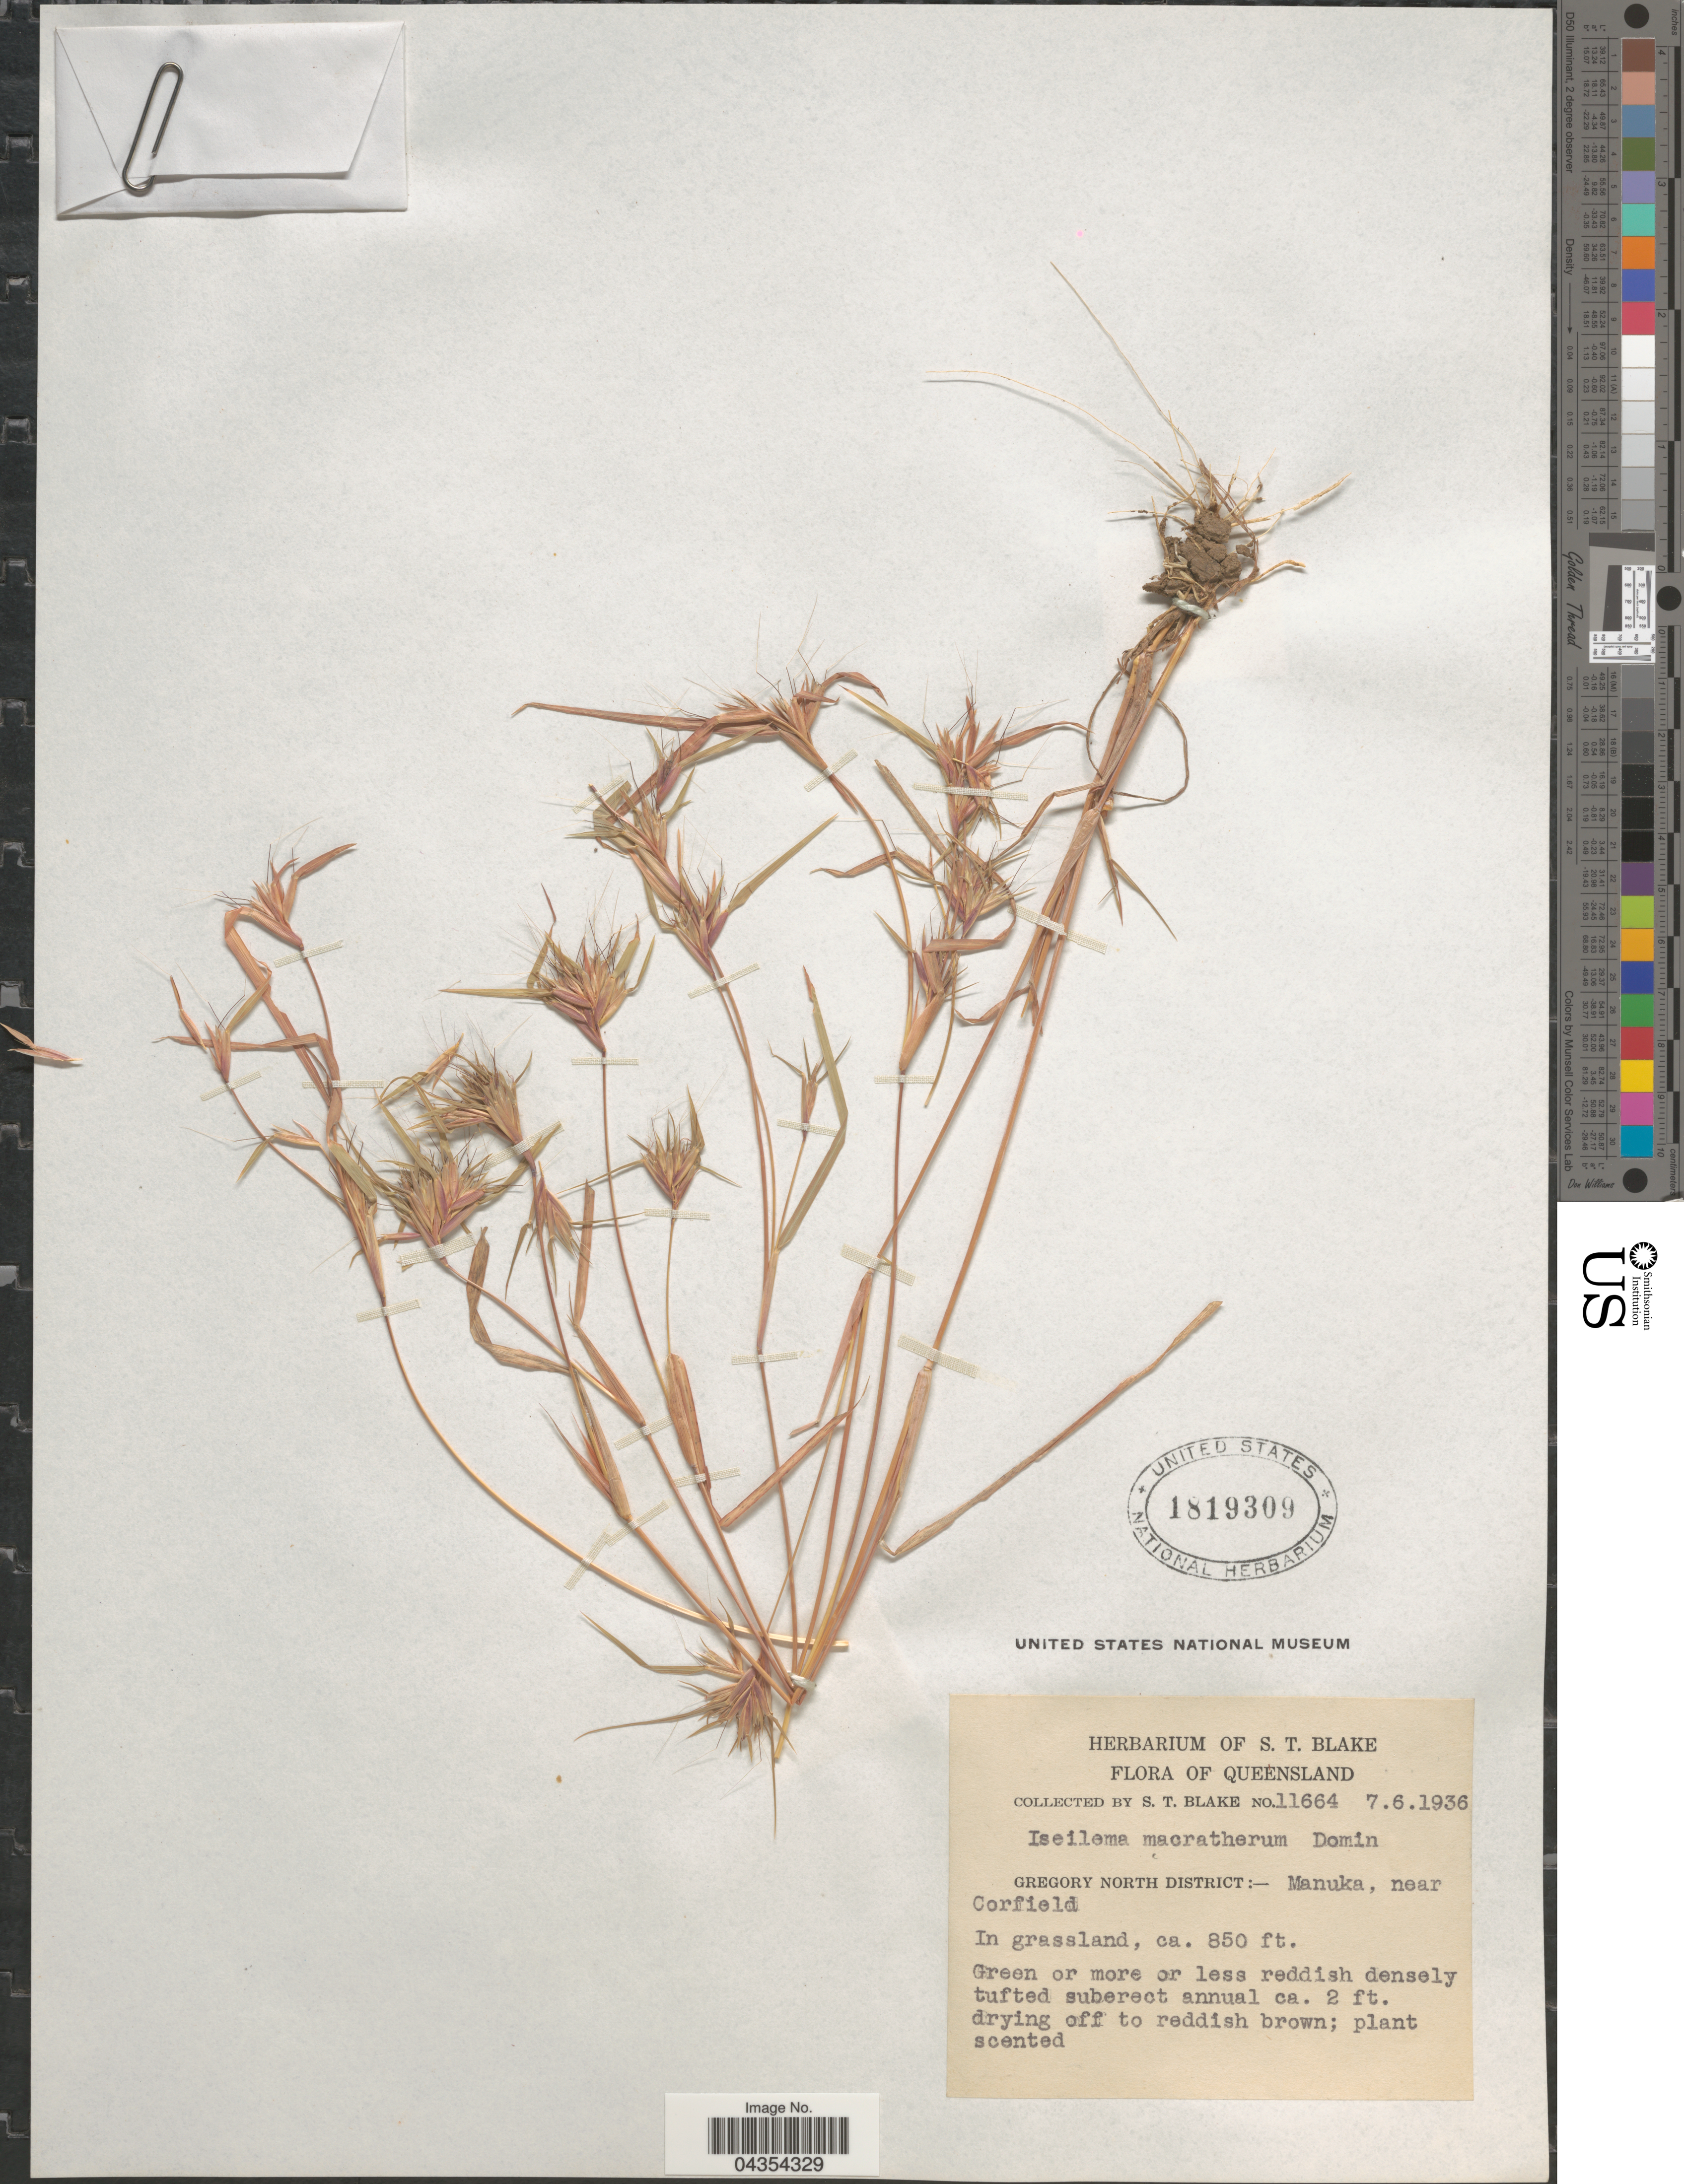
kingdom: Plantae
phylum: Tracheophyta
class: Liliopsida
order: Poales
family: Poaceae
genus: Iseilema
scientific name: Iseilema macratherum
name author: Domin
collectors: S. T. Blake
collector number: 11664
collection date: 1936-06-07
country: Australia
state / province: Queensland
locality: Gregory North District:- Manuka, near Corfield.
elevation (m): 259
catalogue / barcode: US 1819309